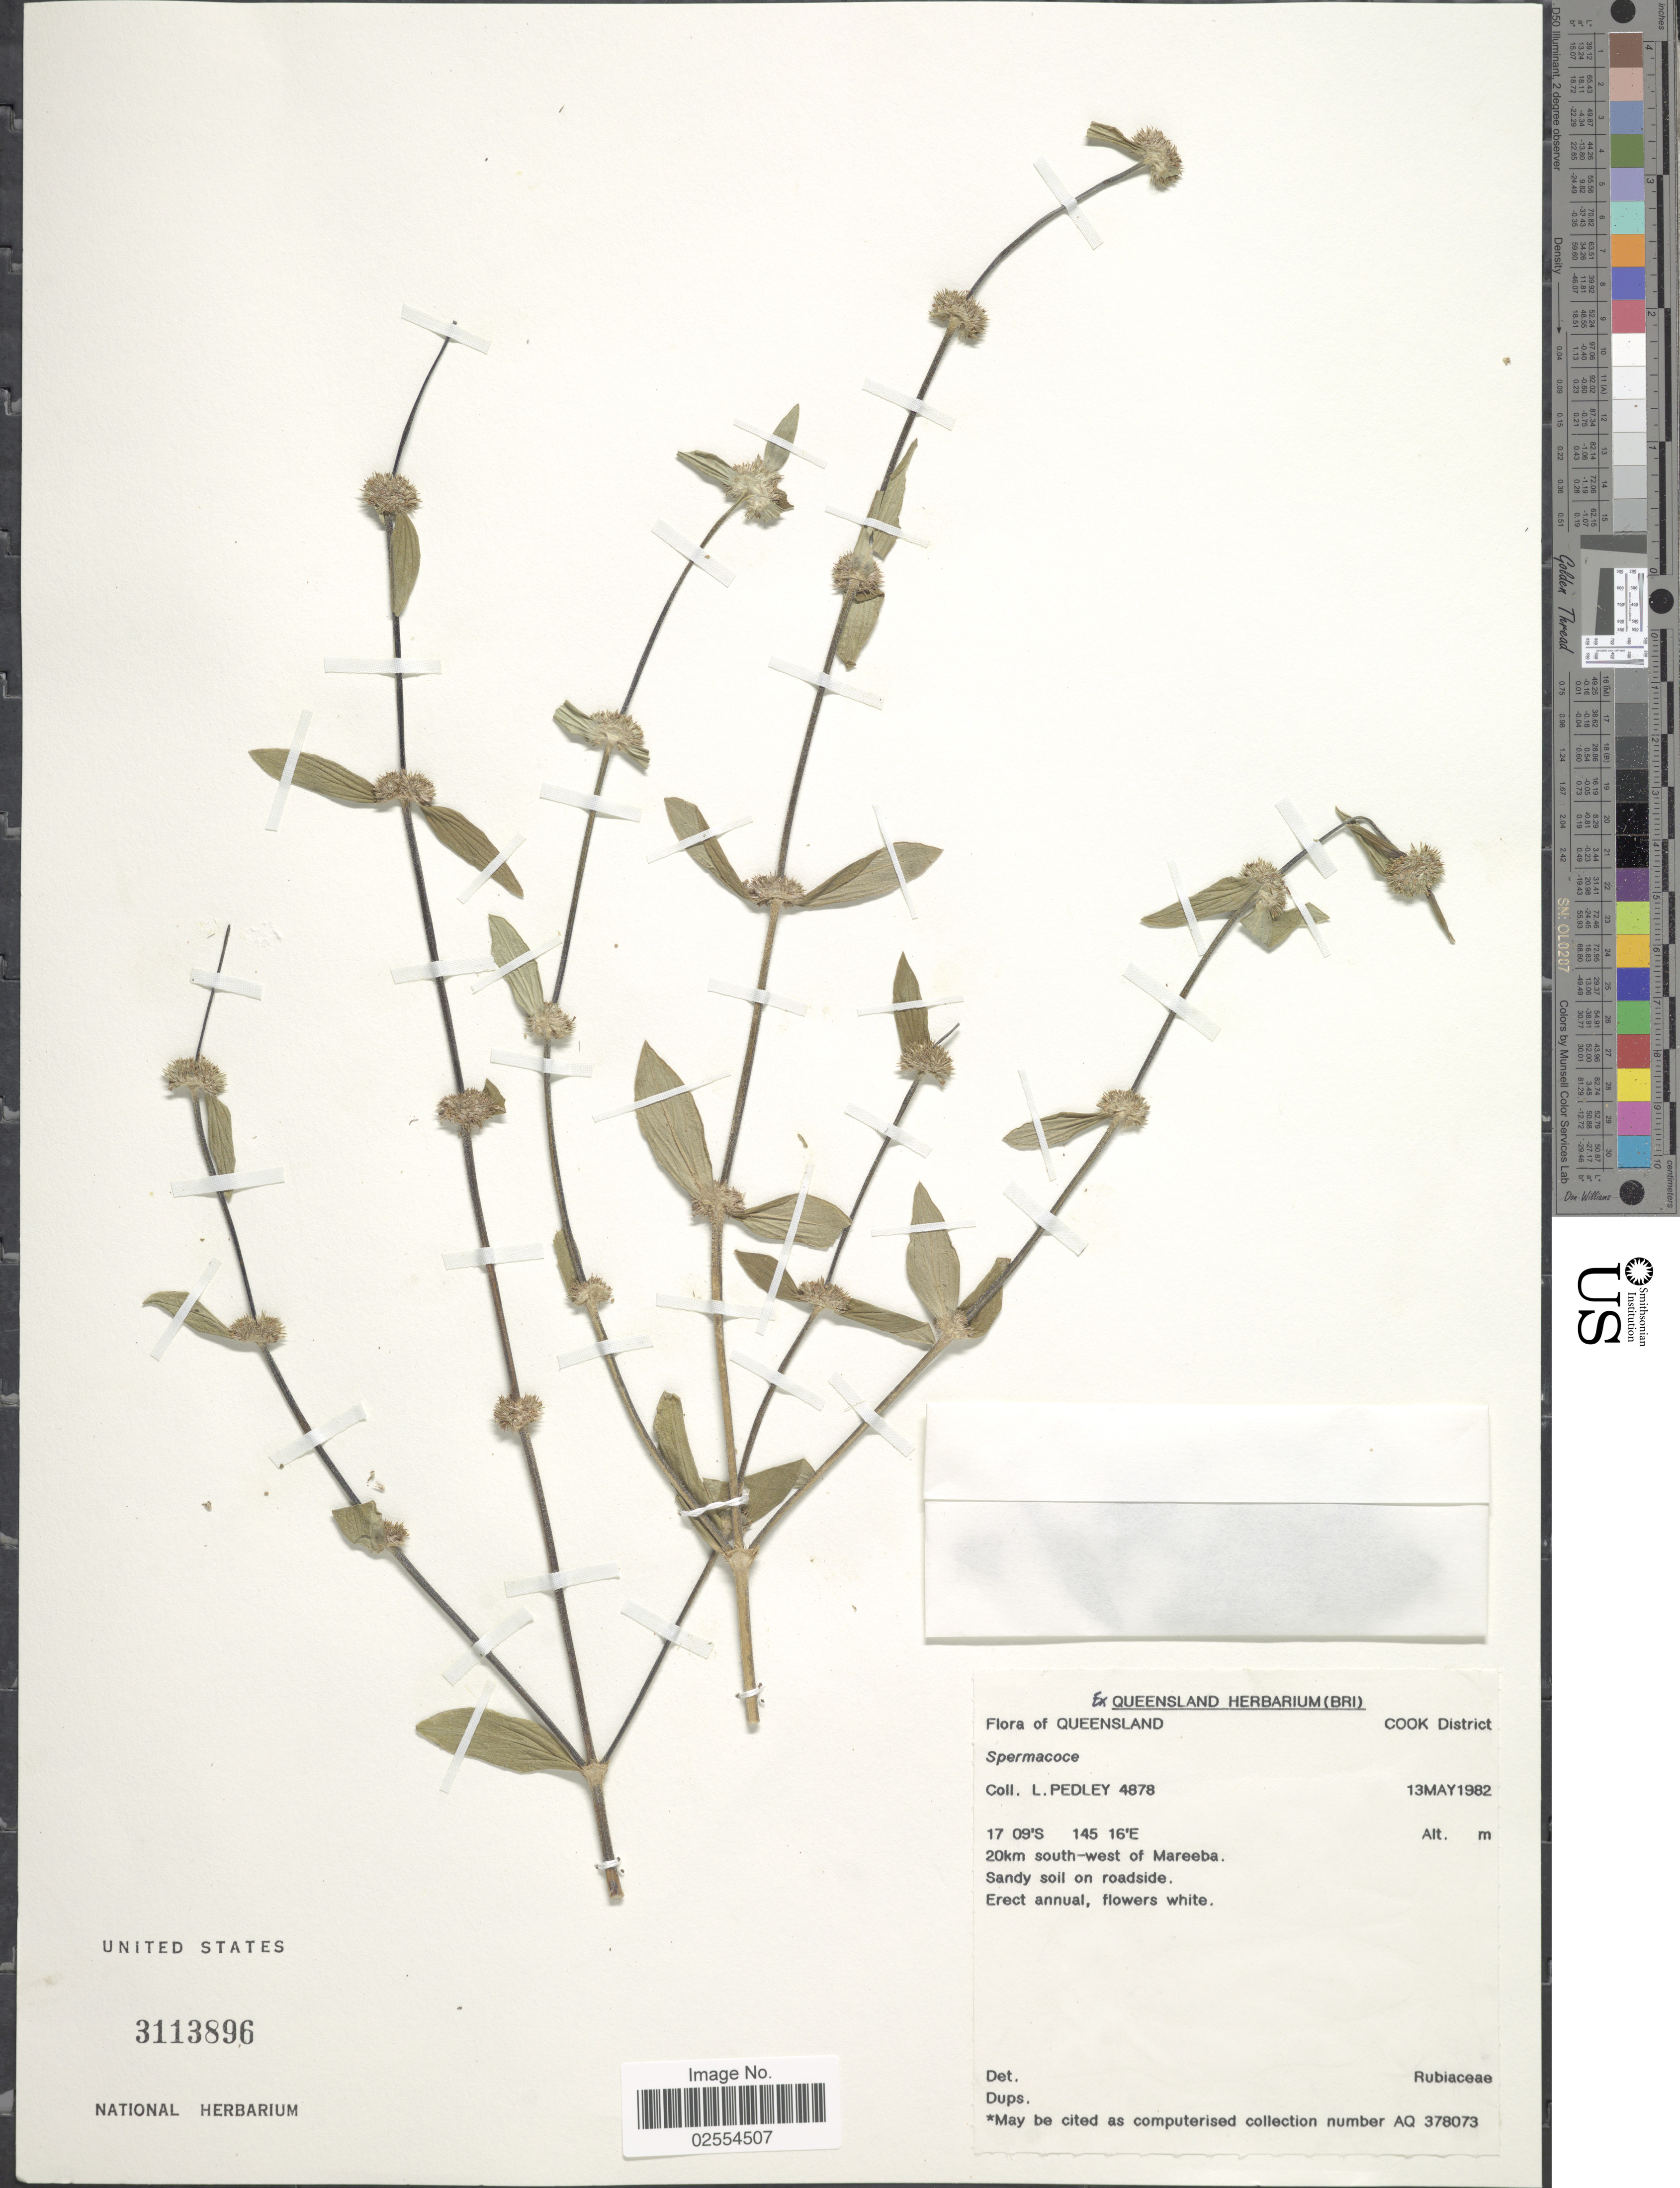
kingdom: Plantae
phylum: Tracheophyta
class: Magnoliopsida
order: Gentianales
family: Rubiaceae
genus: Spermacoce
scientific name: Spermacoce sp.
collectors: L. Pedley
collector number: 4878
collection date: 1982-05-13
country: Australia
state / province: Queensland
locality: Cook District, 20km south-west of Mareeba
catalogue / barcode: US 3113896